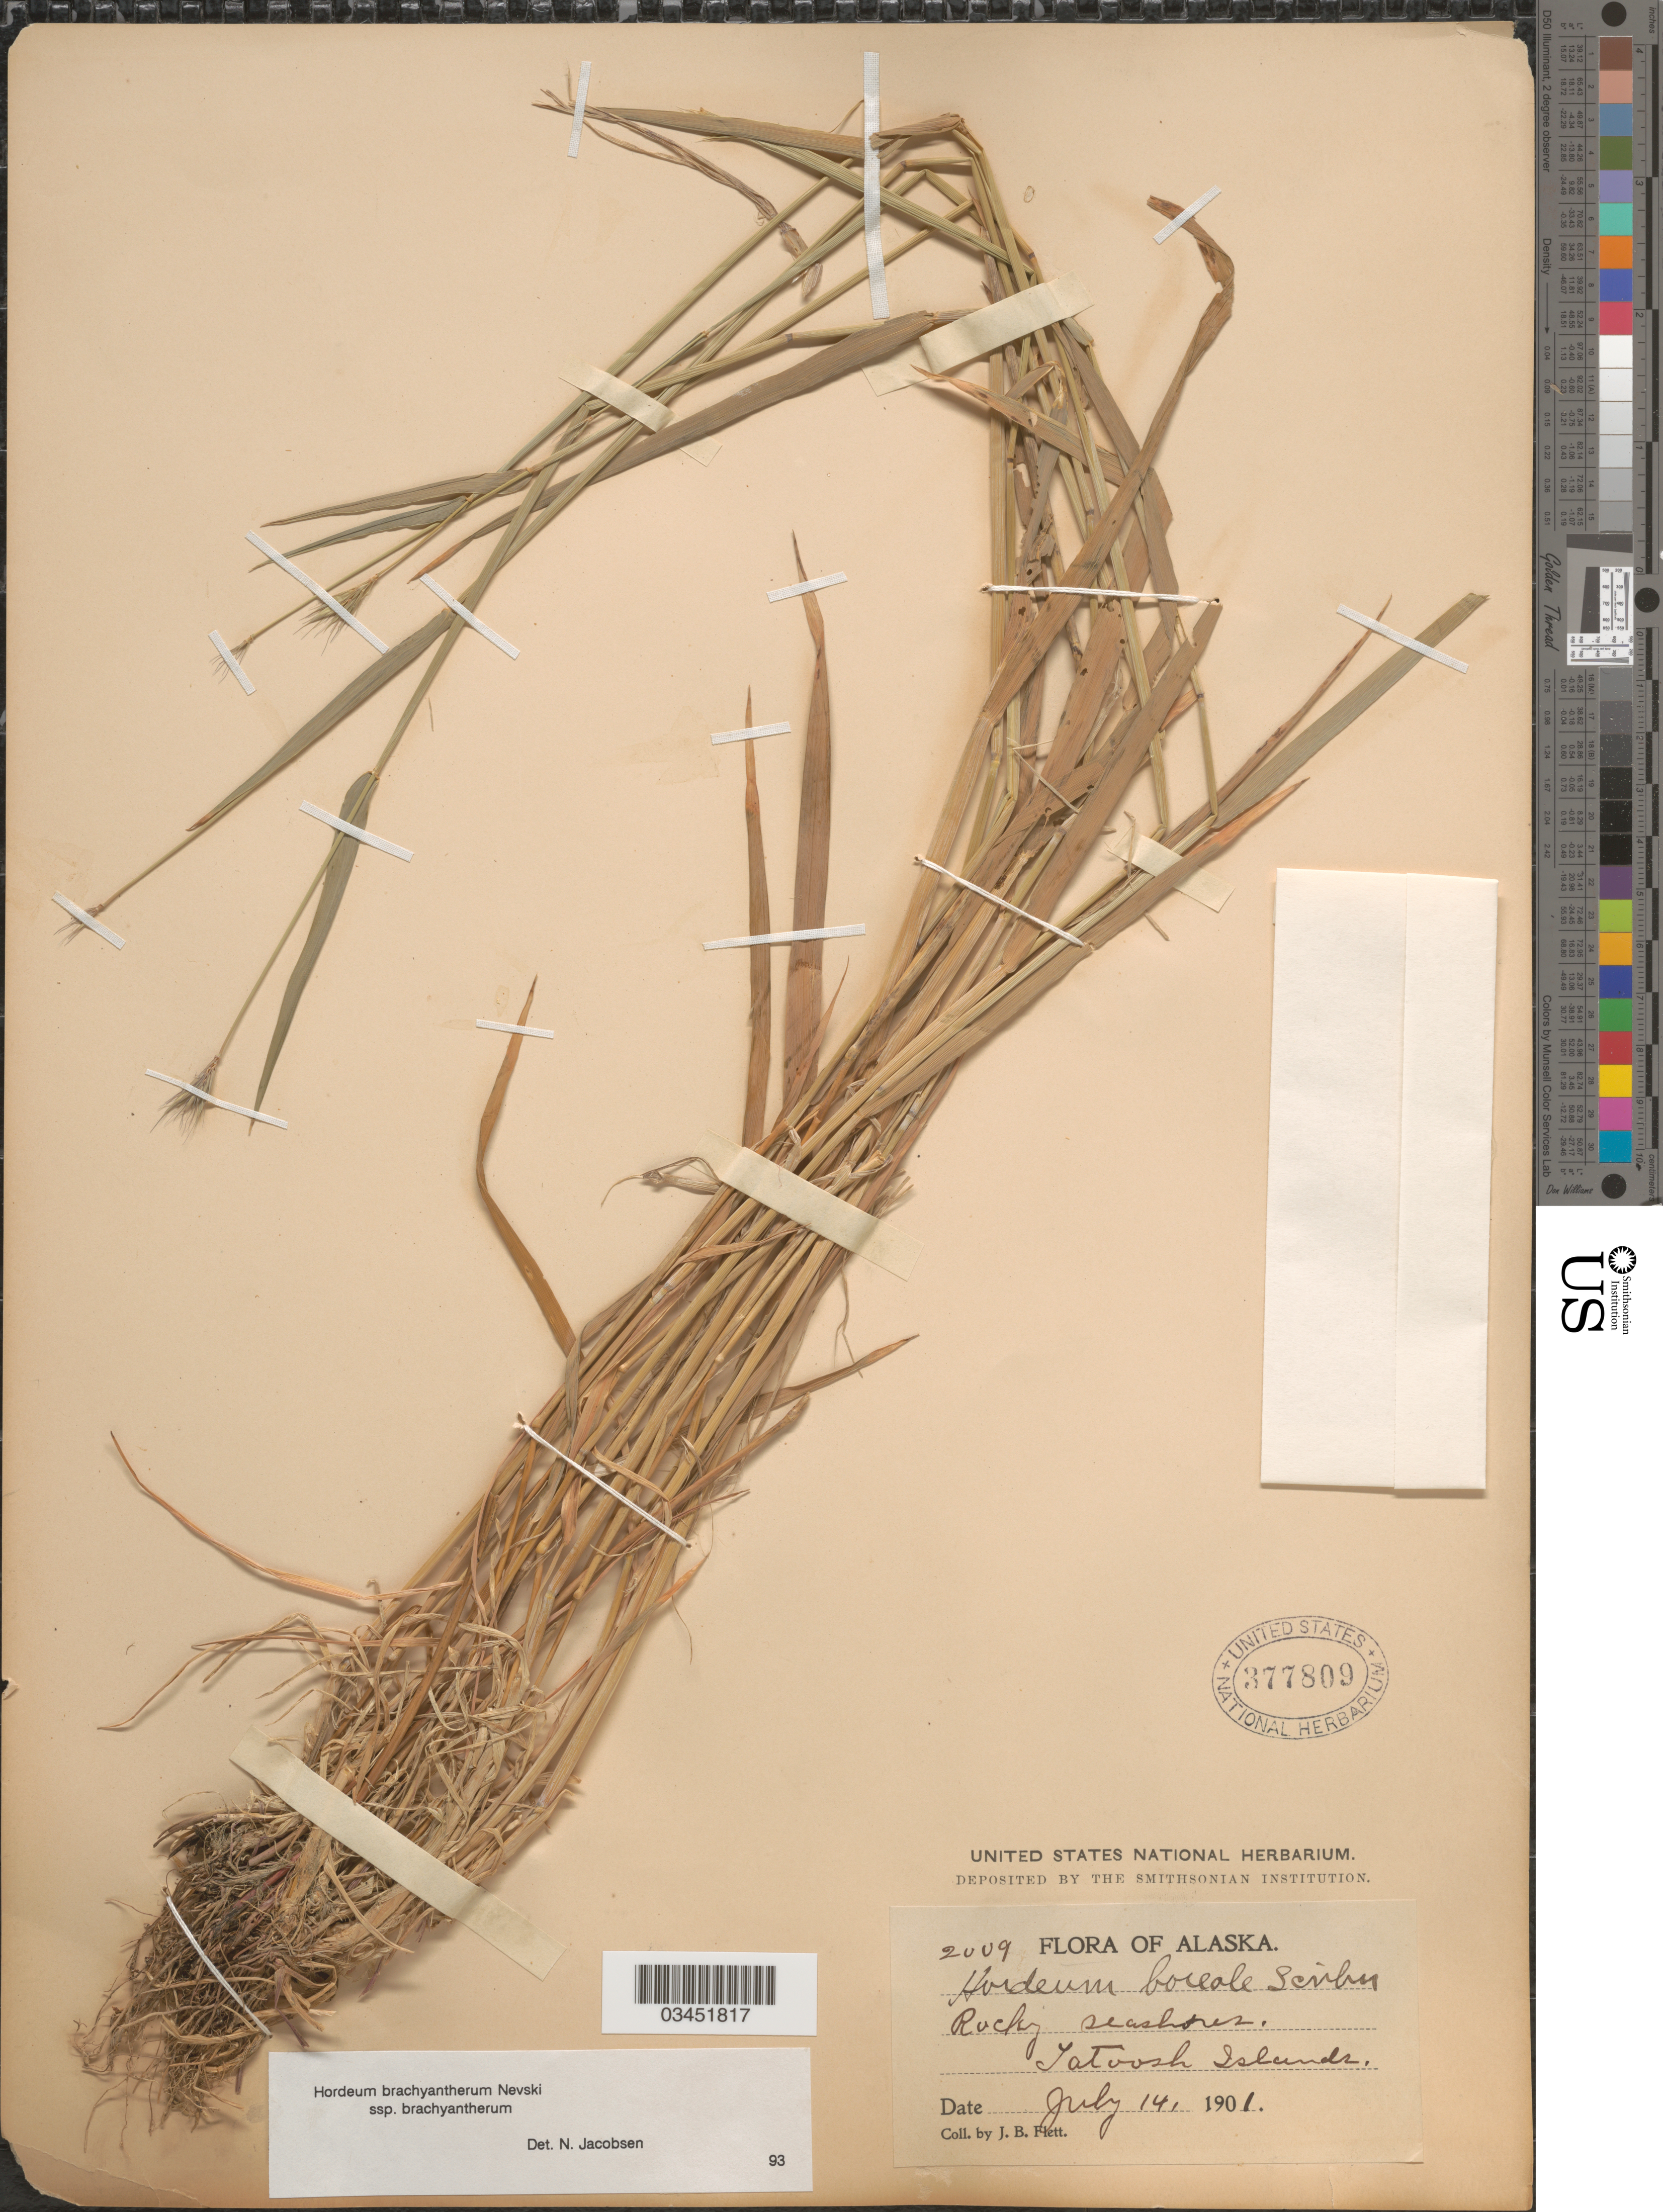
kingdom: Plantae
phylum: Tracheophyta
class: Liliopsida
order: Poales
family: Poaceae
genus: Hordeum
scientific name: Hordeum brachyantherum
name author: Nevski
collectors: J. Flett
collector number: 2009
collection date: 1901-07-14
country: United States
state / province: Alaska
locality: Tatoosh Islands.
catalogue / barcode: US 377809